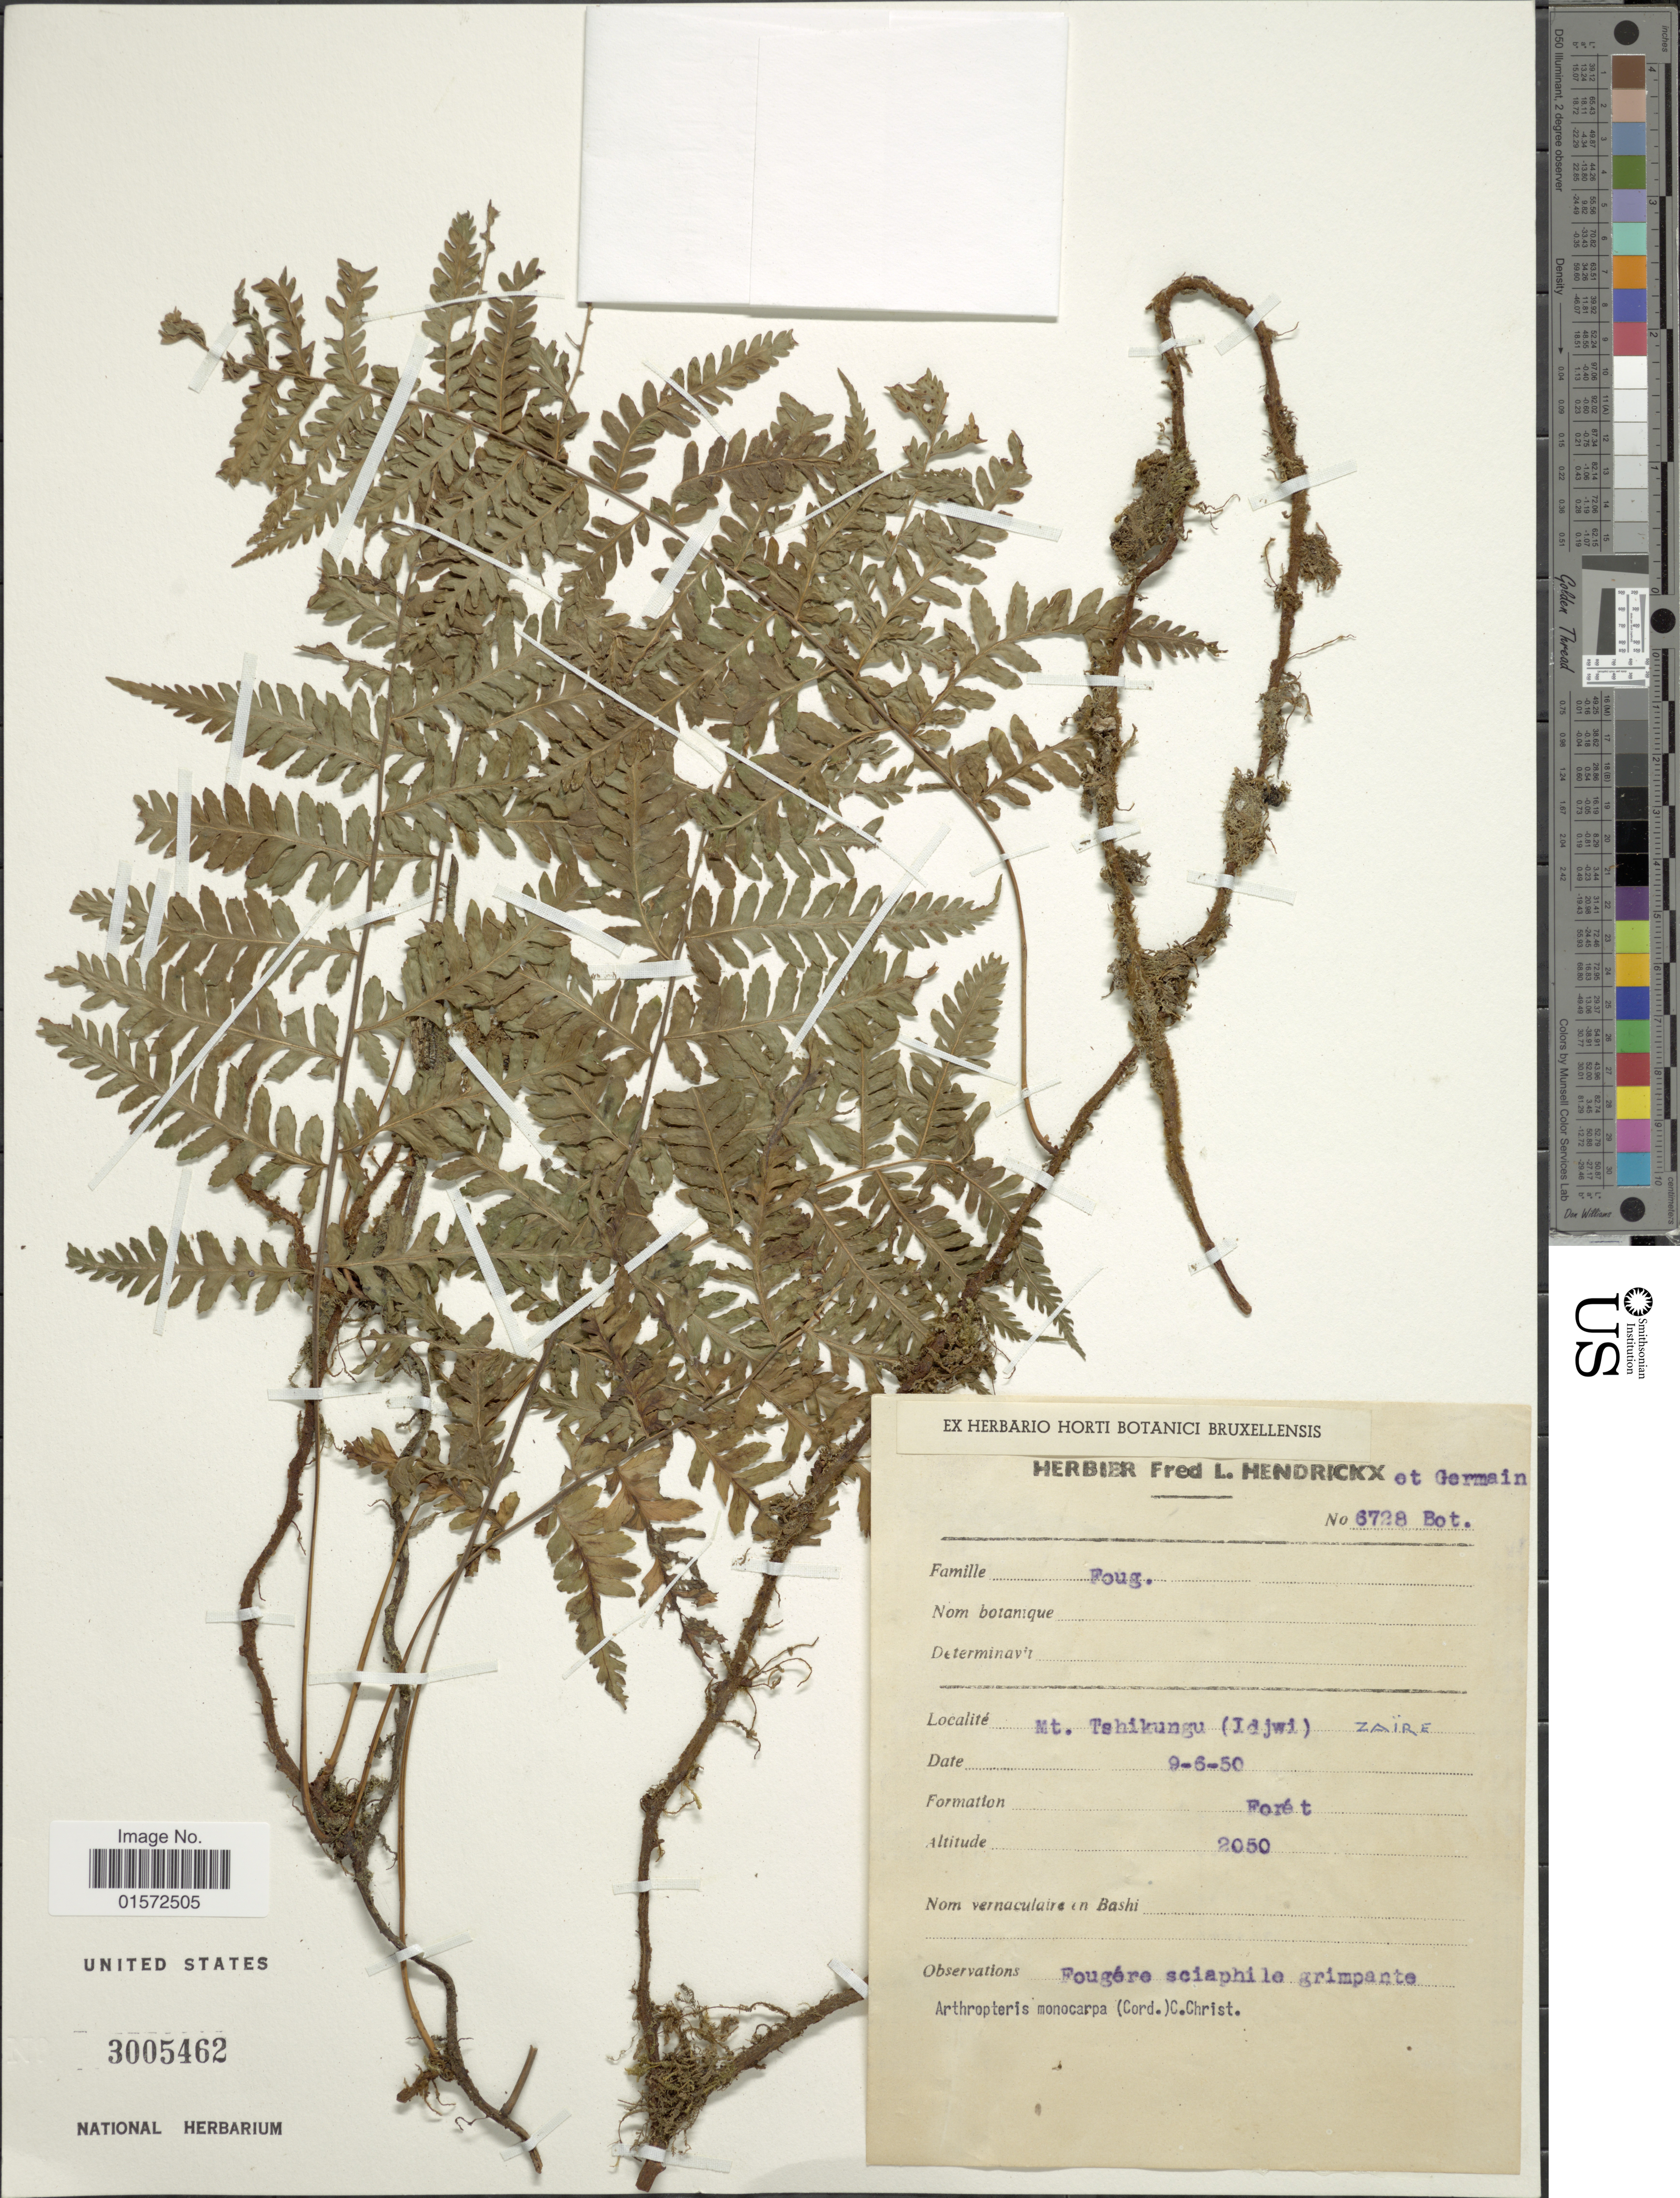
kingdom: Plantae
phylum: Tracheophyta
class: Polypodiopsida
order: Polypodiales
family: Tectariaceae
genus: Arthropteris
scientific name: Arthropteris monocarpa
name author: (Cordem.) C. Chr.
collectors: ex herb. Fred L. Hendrickx et Germain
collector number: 6728 Bot.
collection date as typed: Transcribed d/m/y: 9/6/50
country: Angola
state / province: Zaire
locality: Mt. Tshikunigu (Idjwi)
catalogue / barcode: US 3005462